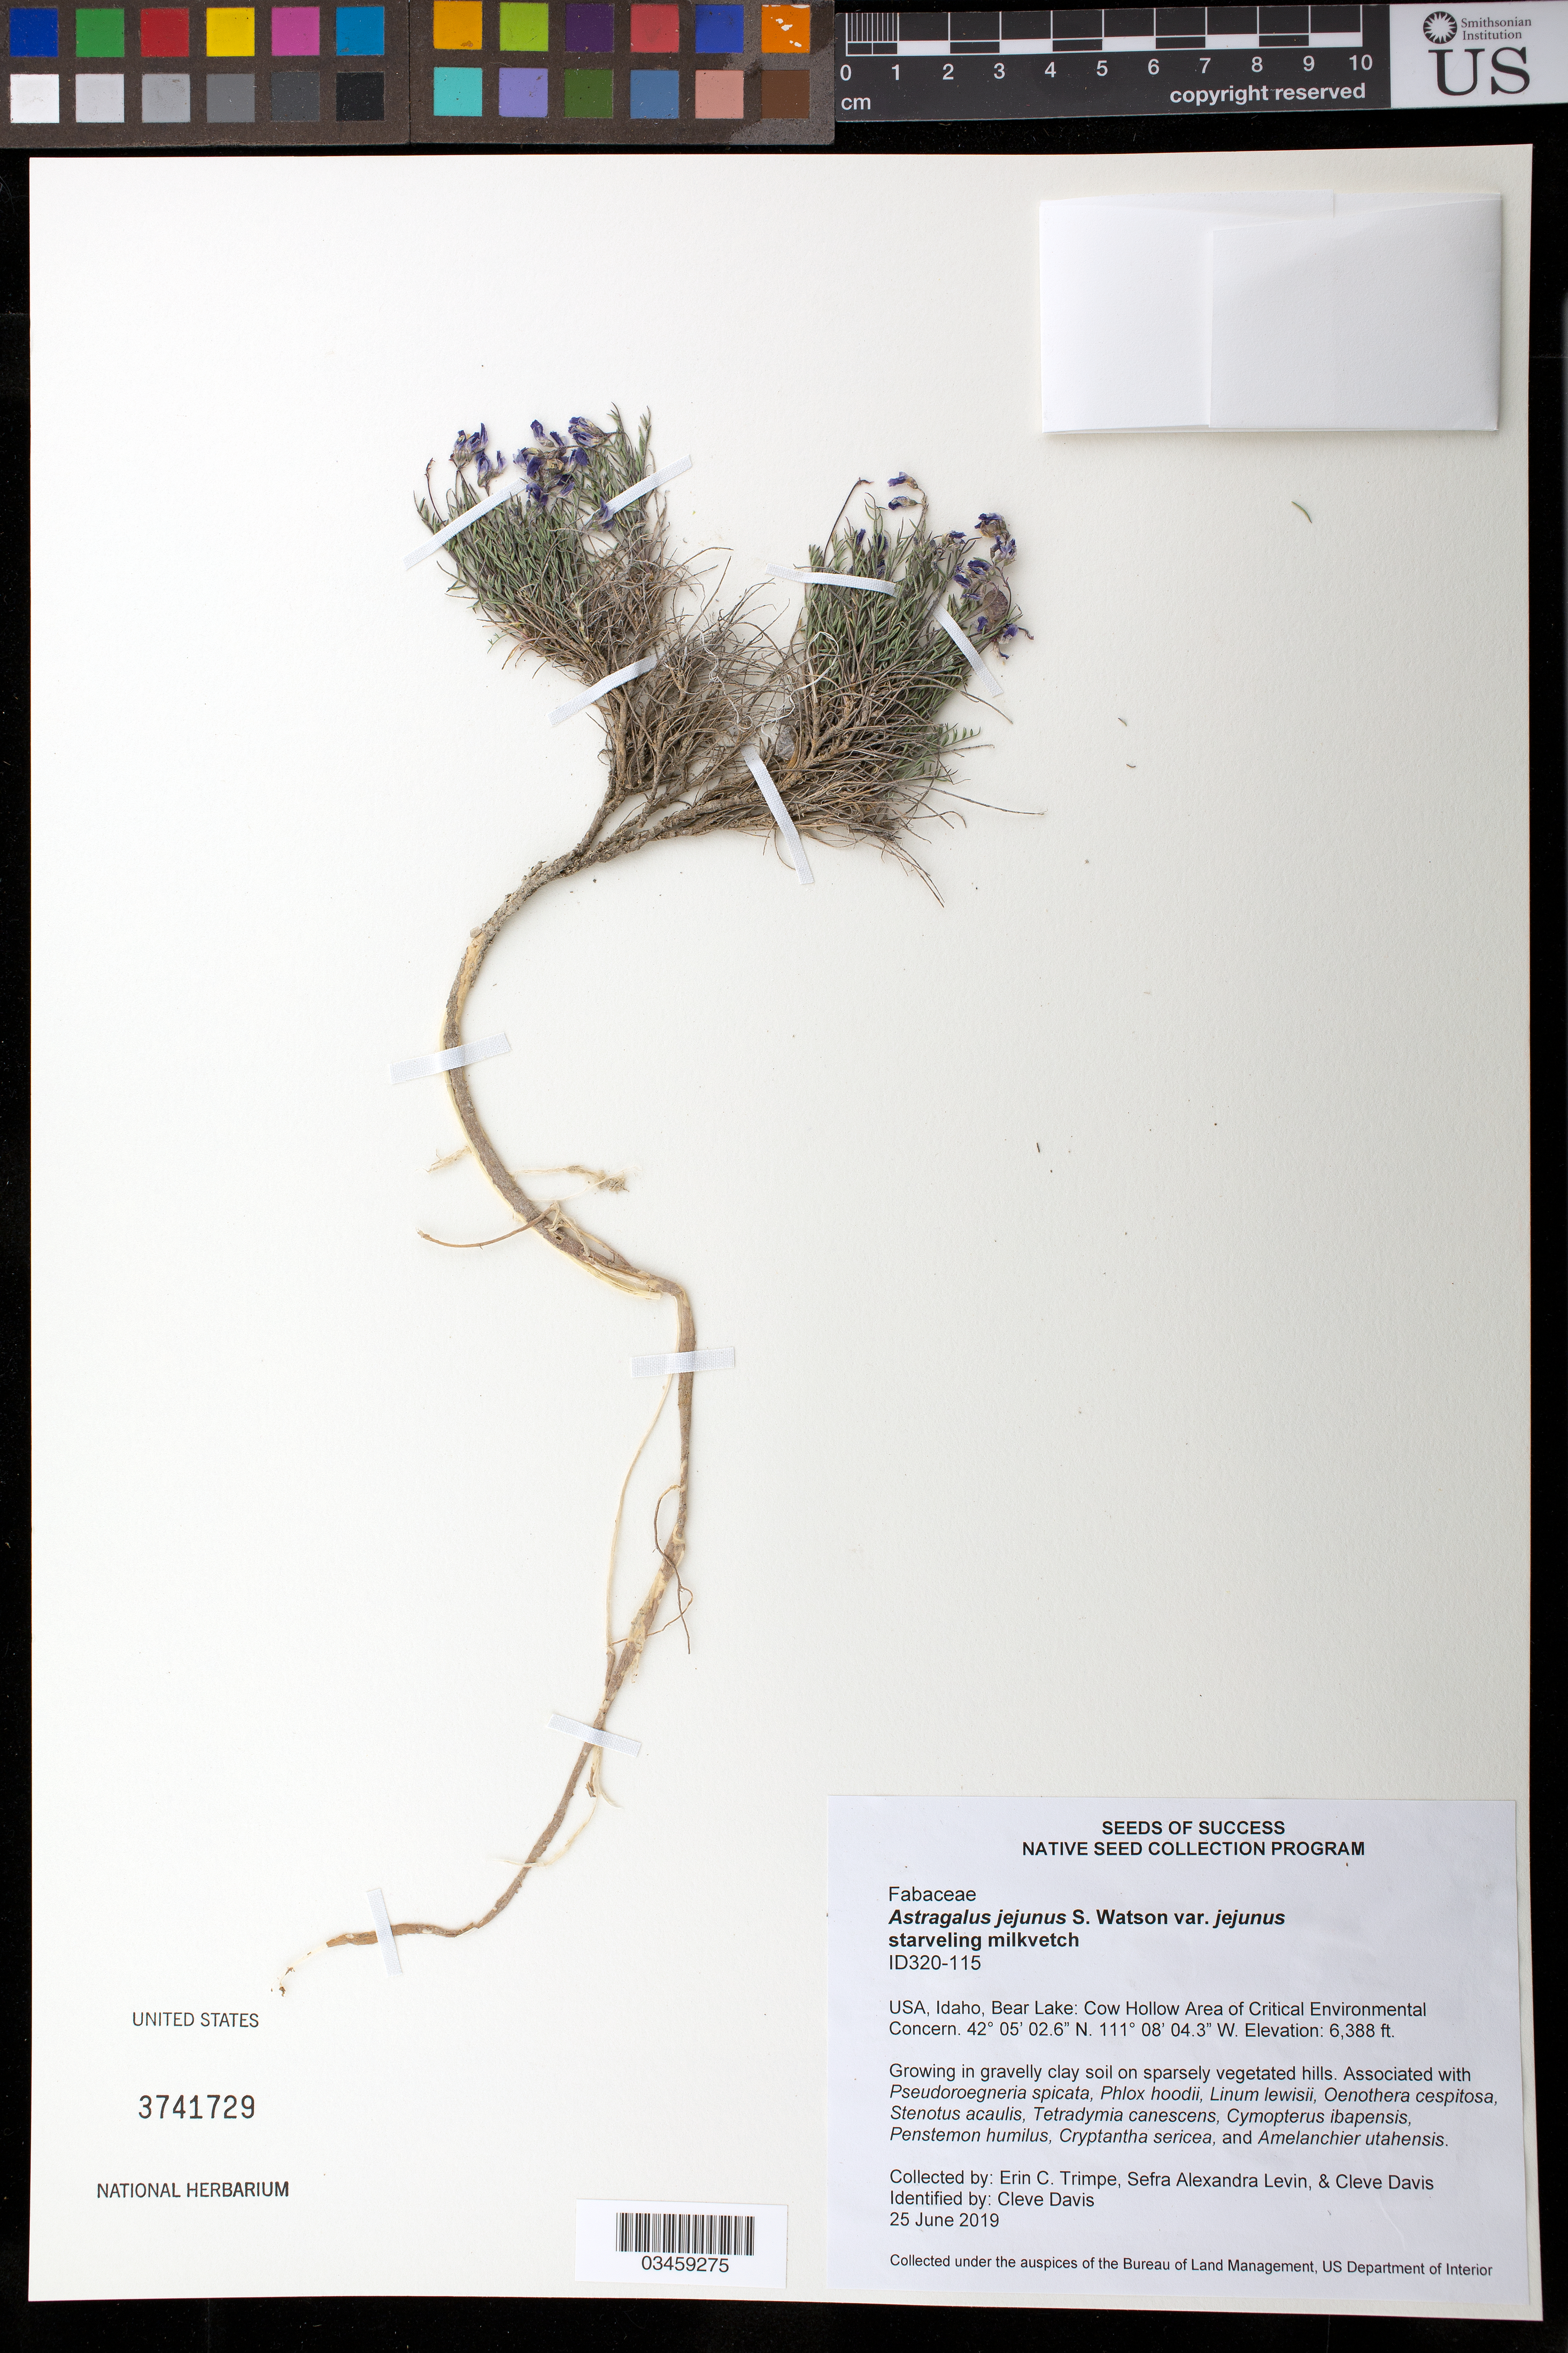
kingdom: Plantae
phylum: Tracheophyta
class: Magnoliopsida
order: Fabales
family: Fabaceae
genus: Astragalus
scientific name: Astragalus jejunus var. jejunus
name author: S. Watson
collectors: E. Trimpe, C. Davis & S. Levin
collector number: ID320-115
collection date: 2019-06-25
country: United States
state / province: Idaho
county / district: Bear Lake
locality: Cow Hollow Area of Critical Environmental Concern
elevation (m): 1947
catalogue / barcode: US 3741729